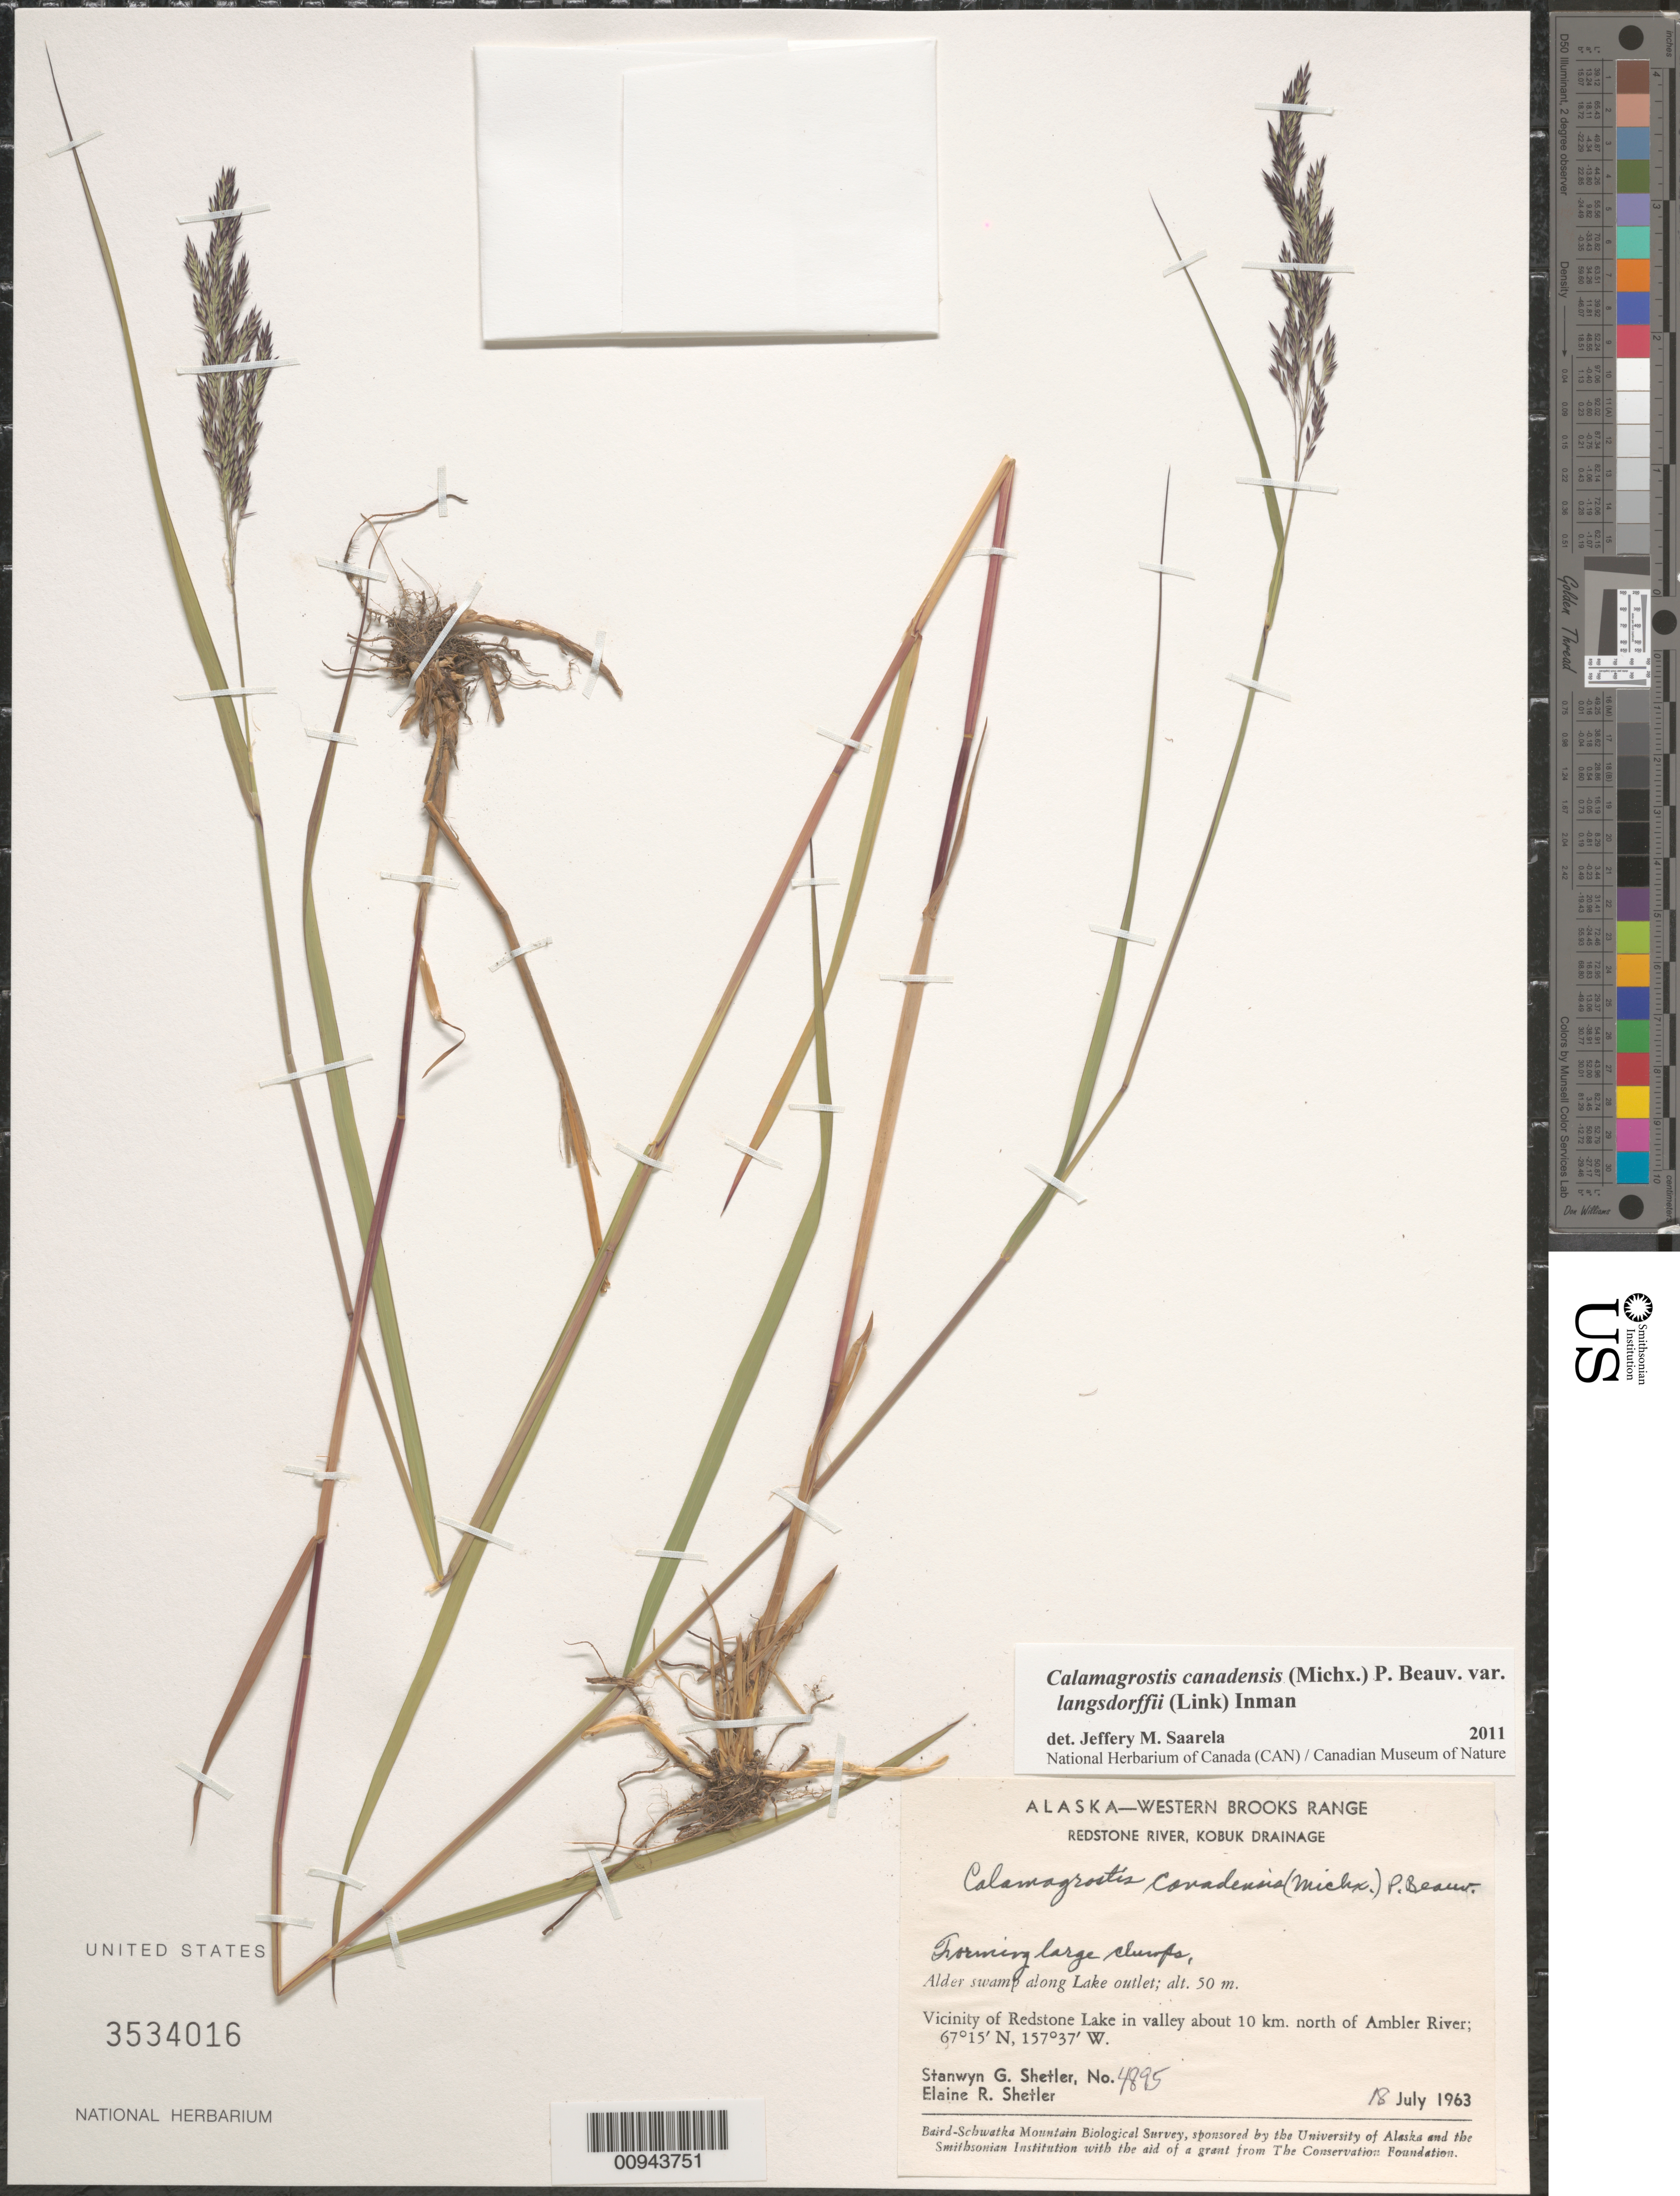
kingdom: Plantae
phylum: Tracheophyta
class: Liliopsida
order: Poales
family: Poaceae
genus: Calamagrostis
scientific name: Calamagrostis canadensis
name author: (Michx.) P. Beauv.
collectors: S. Shetler & E. R. Shetler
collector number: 4895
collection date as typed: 18 Jul 1963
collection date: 1963-07-18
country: United States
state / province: Alaska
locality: Vicinity of Redstone Lake in valley about 10 km. north of Ambler River. Western Brooks Range, Redstone River, Kobuk Drainage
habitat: Alder swamp along Lake outlet.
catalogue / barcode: US 3534016